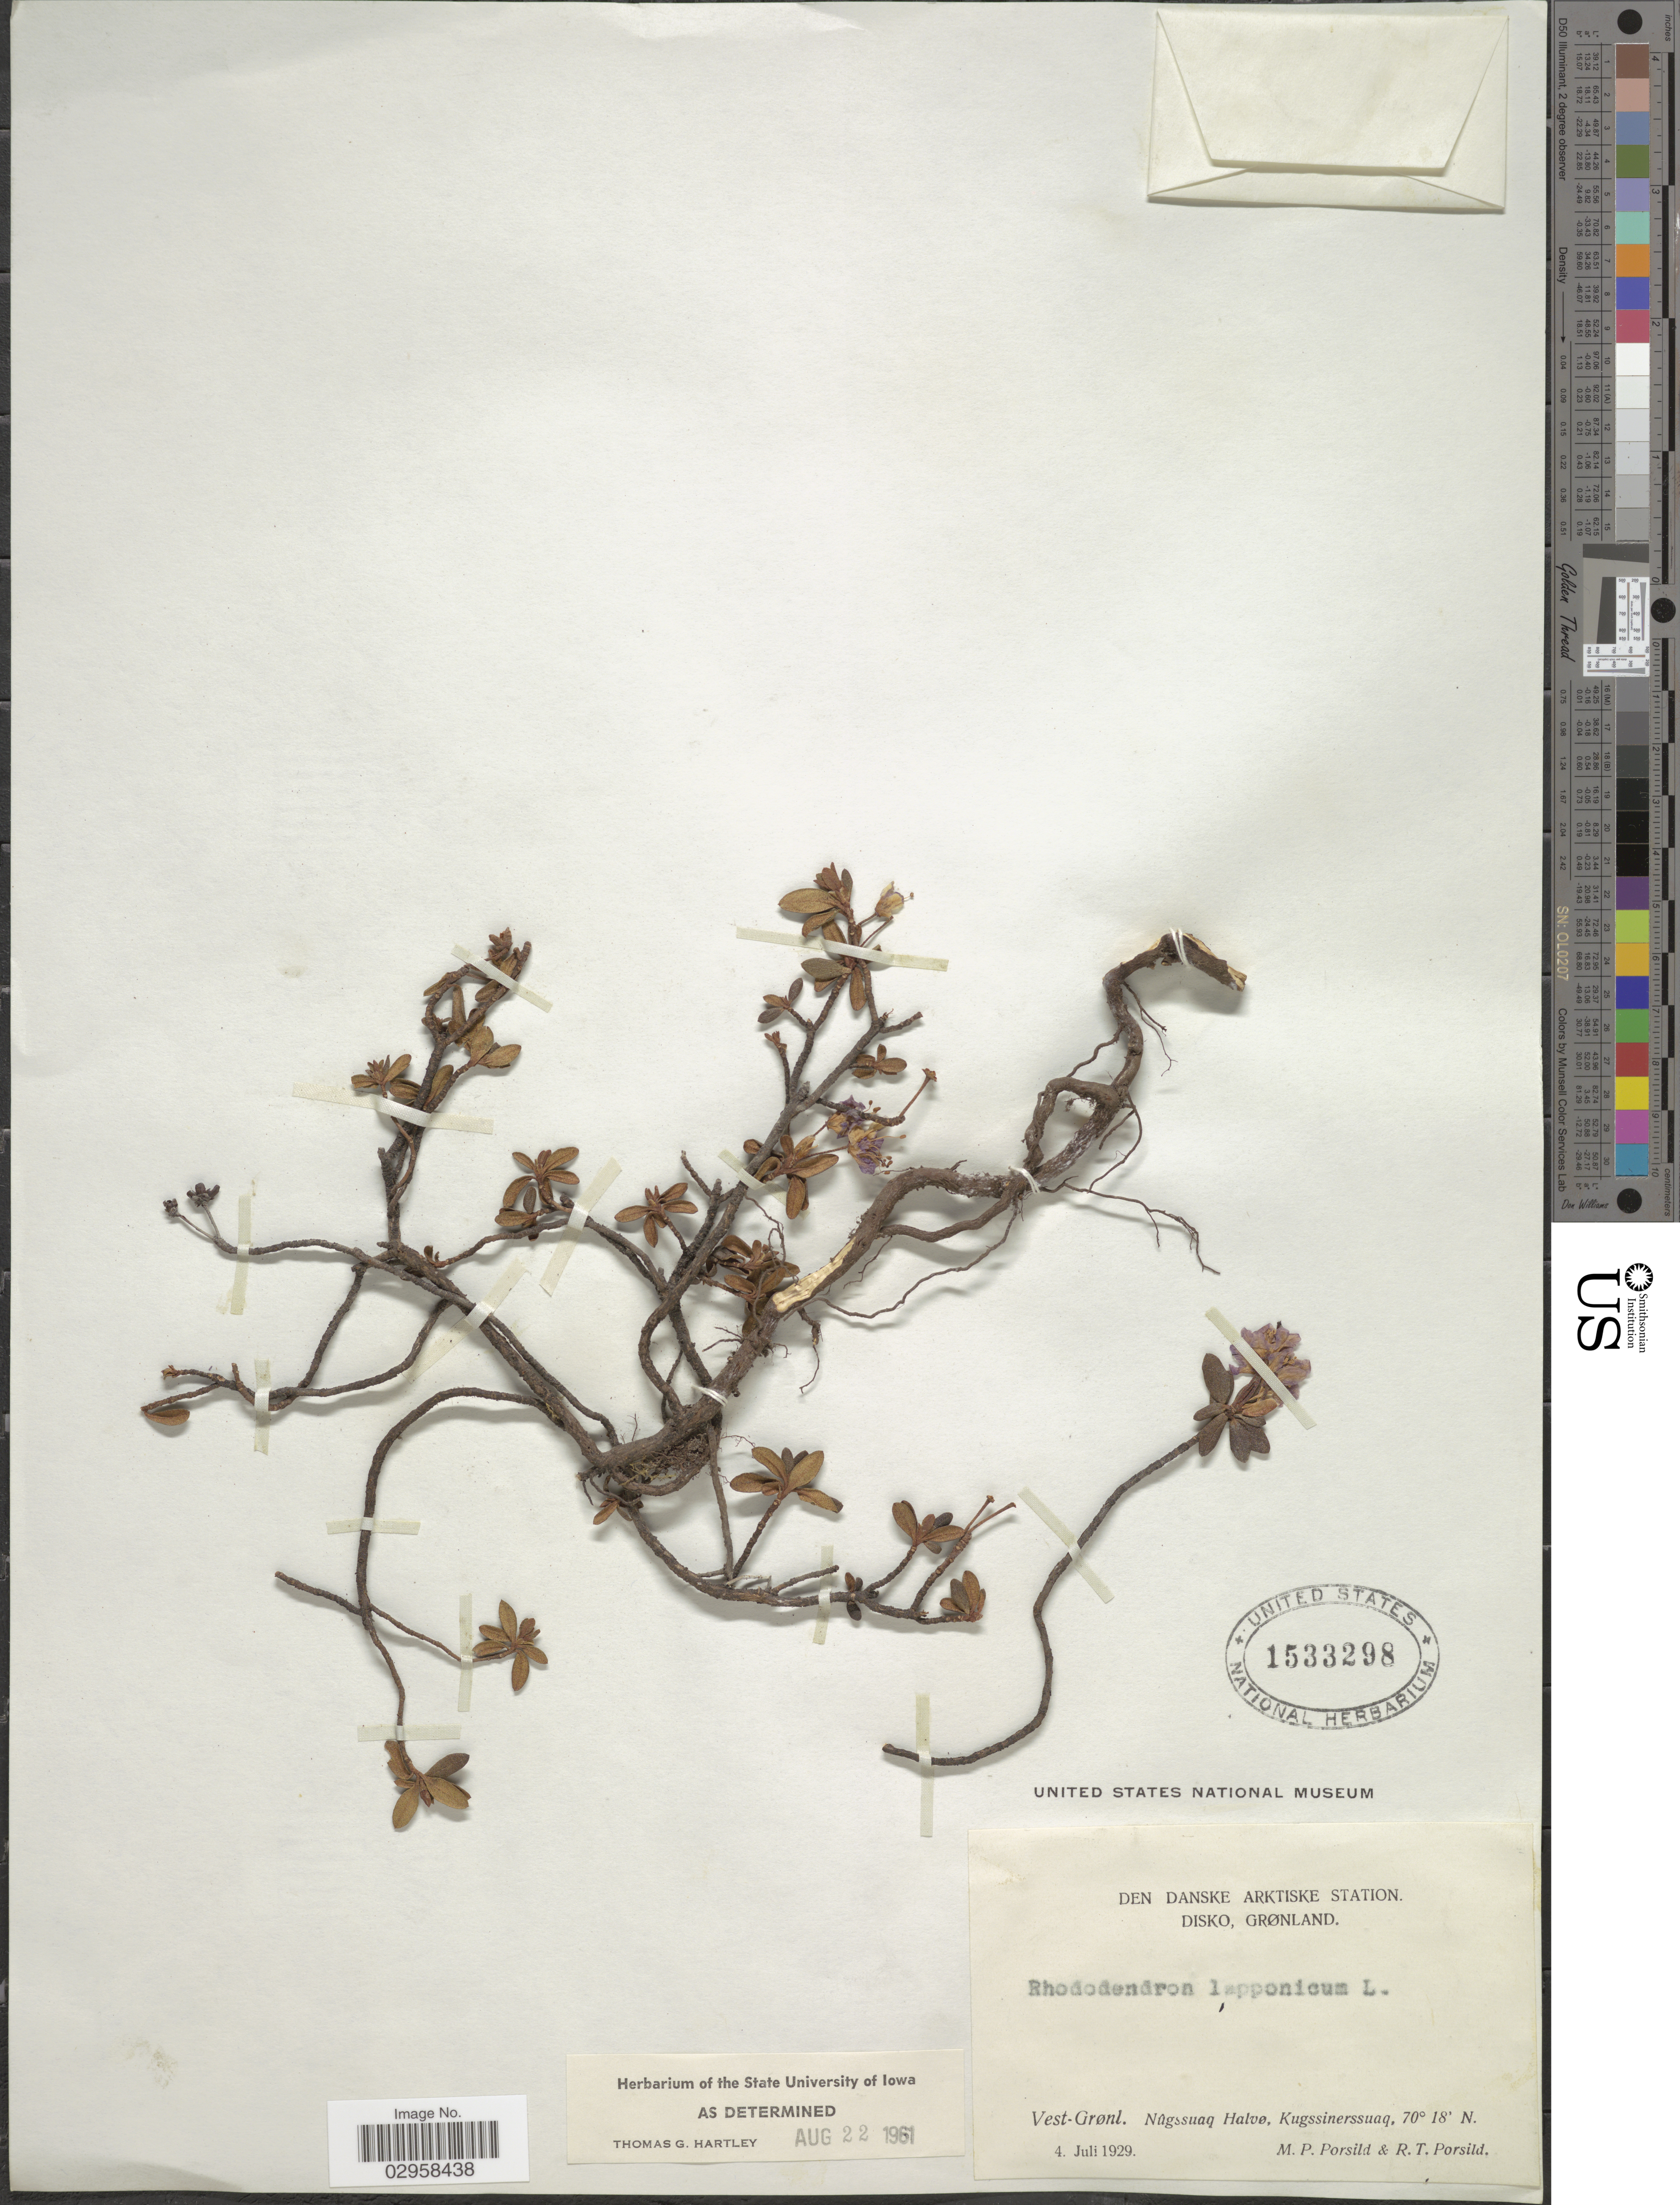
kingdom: Plantae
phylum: Tracheophyta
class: Magnoliopsida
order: Ericales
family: Ericaceae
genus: Rhododendron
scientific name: Rhododendron lapponicum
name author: (L.) Wahlenb.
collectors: M. P. Porsild & R. T. Porsild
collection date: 1929-07-04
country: Greenland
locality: Den Danske Arktiske Station. Disko, Grønland. Vest-Grønl. Nûgssuaq Halvø, Kugssineerssuaq.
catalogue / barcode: US 1533298